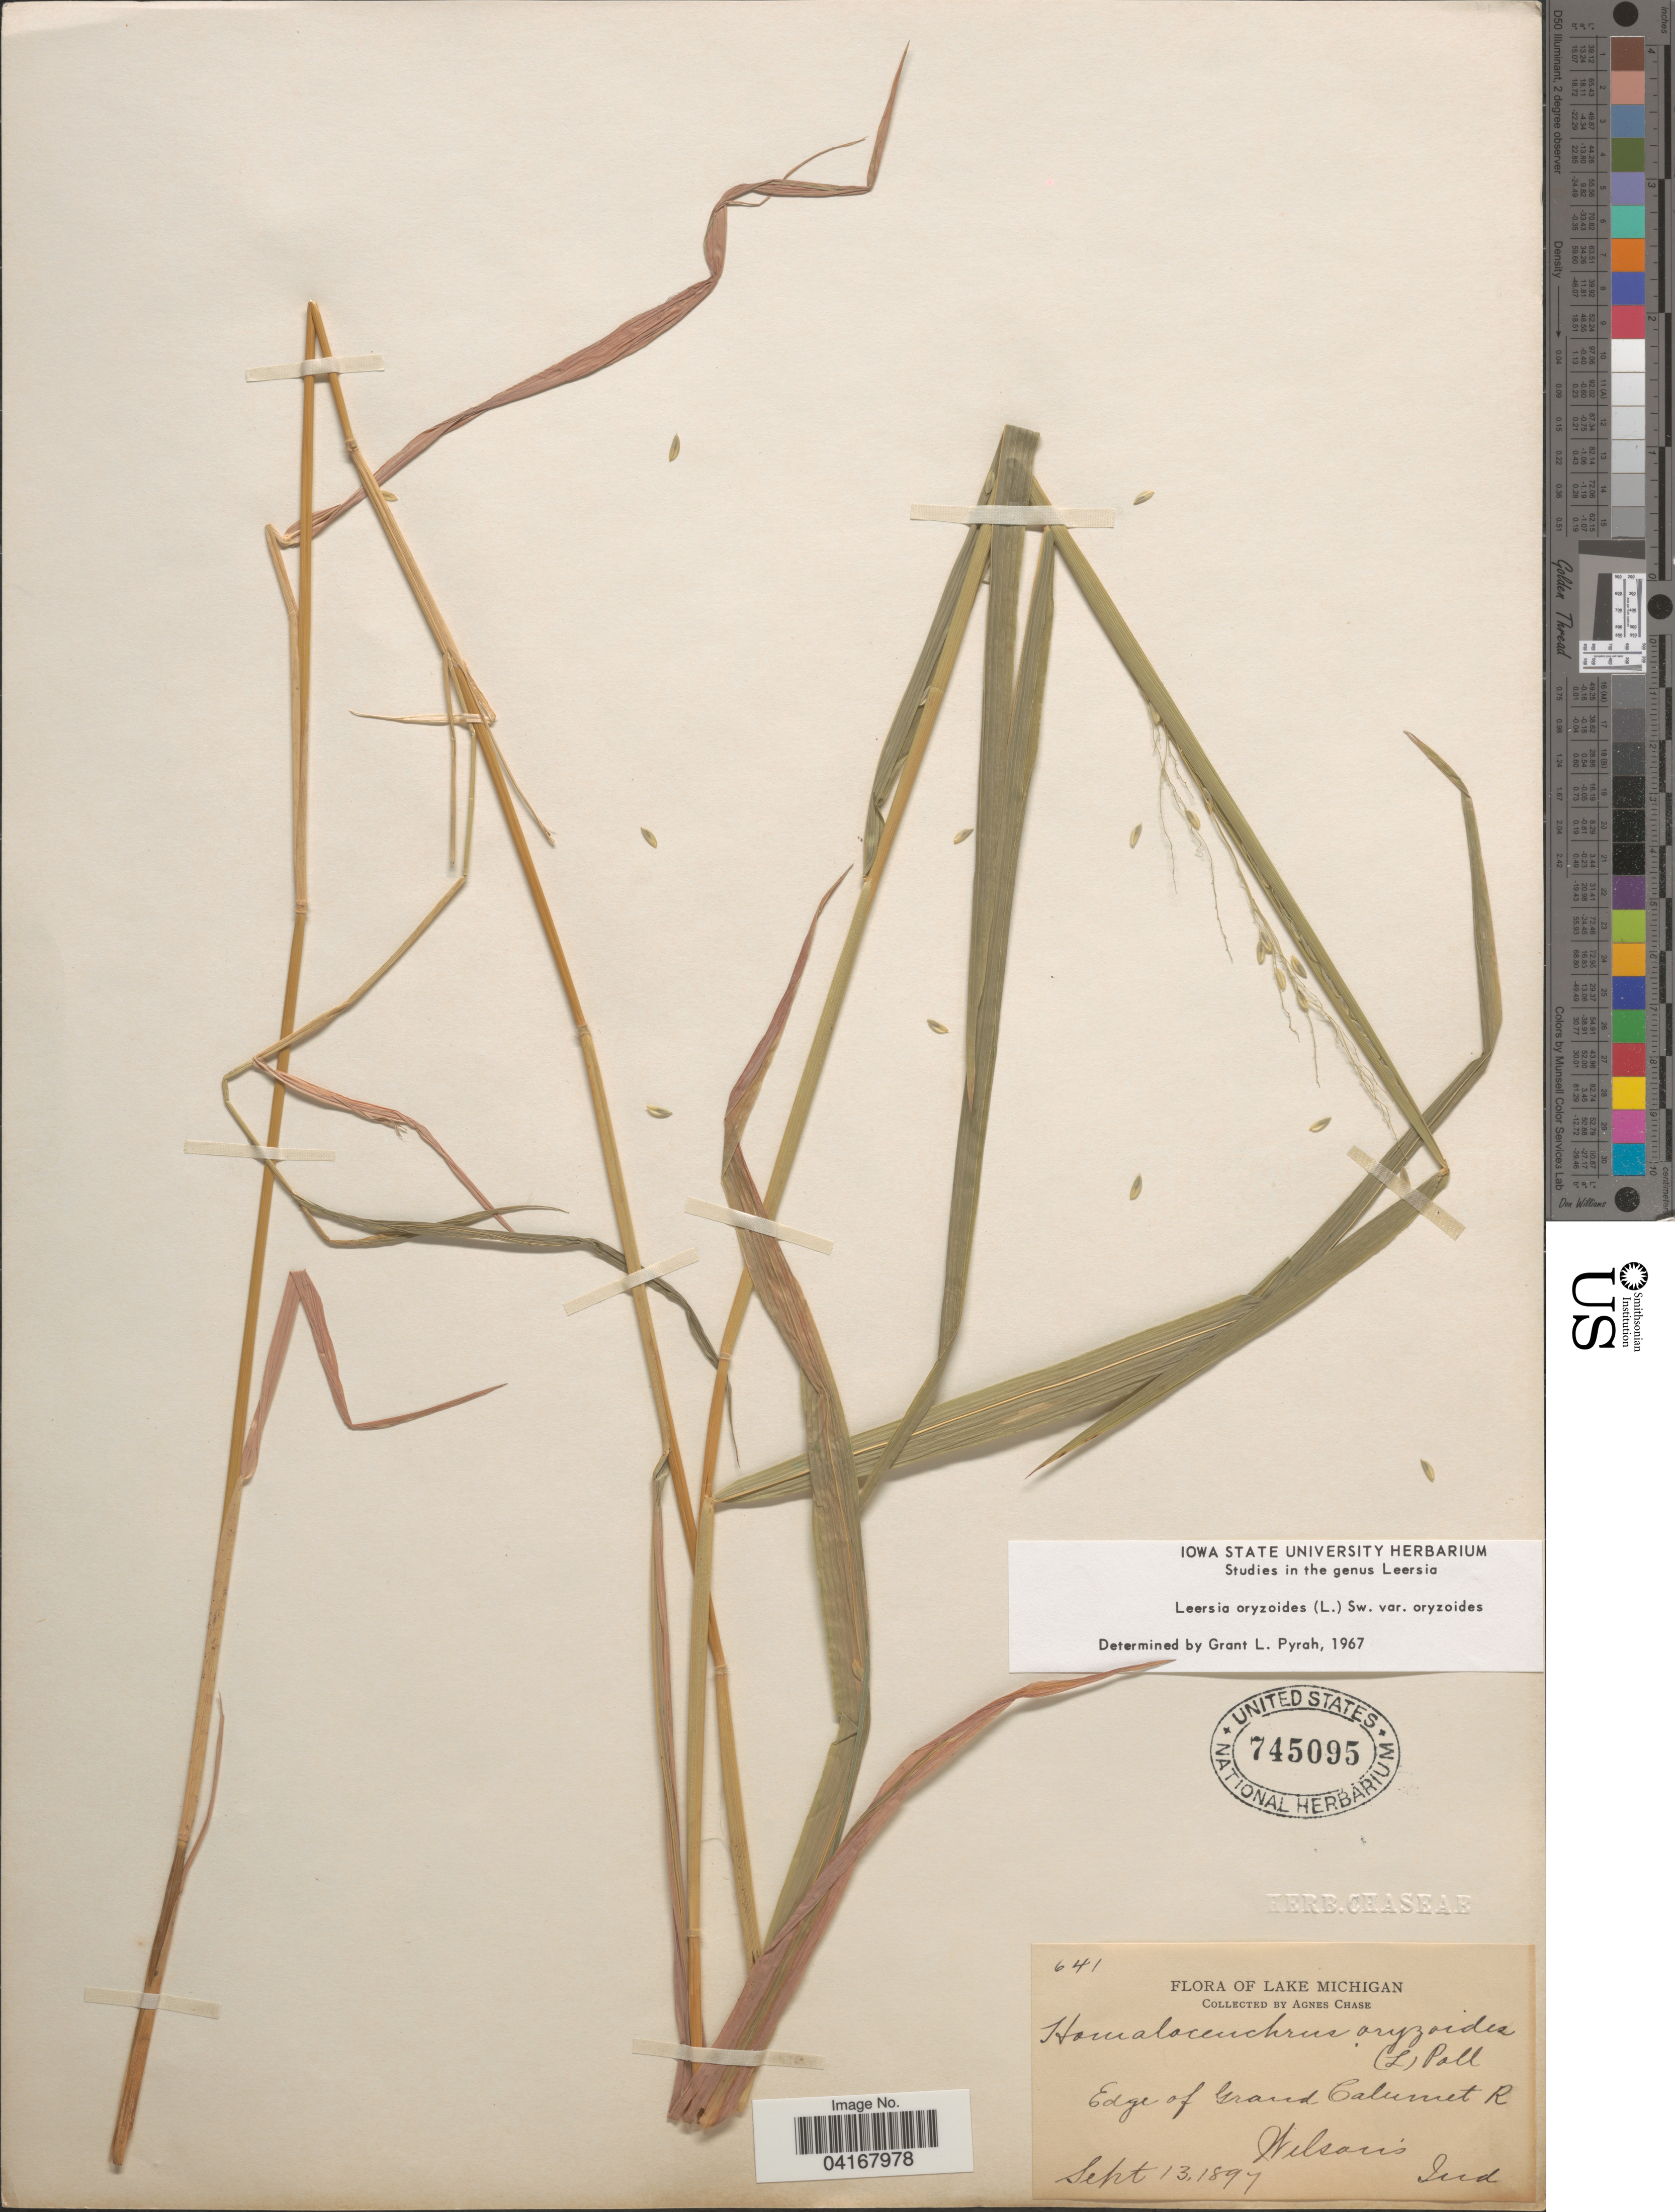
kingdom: Plantae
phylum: Tracheophyta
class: Liliopsida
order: Poales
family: Poaceae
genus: Leersia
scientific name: Leersia oryzoides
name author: (L.) Sw.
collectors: A. Chase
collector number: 641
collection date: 1897-09-13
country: United States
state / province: Indiana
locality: Lake Michigan. Edge of Grand Calumet R. Wilson's.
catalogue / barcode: US 745095